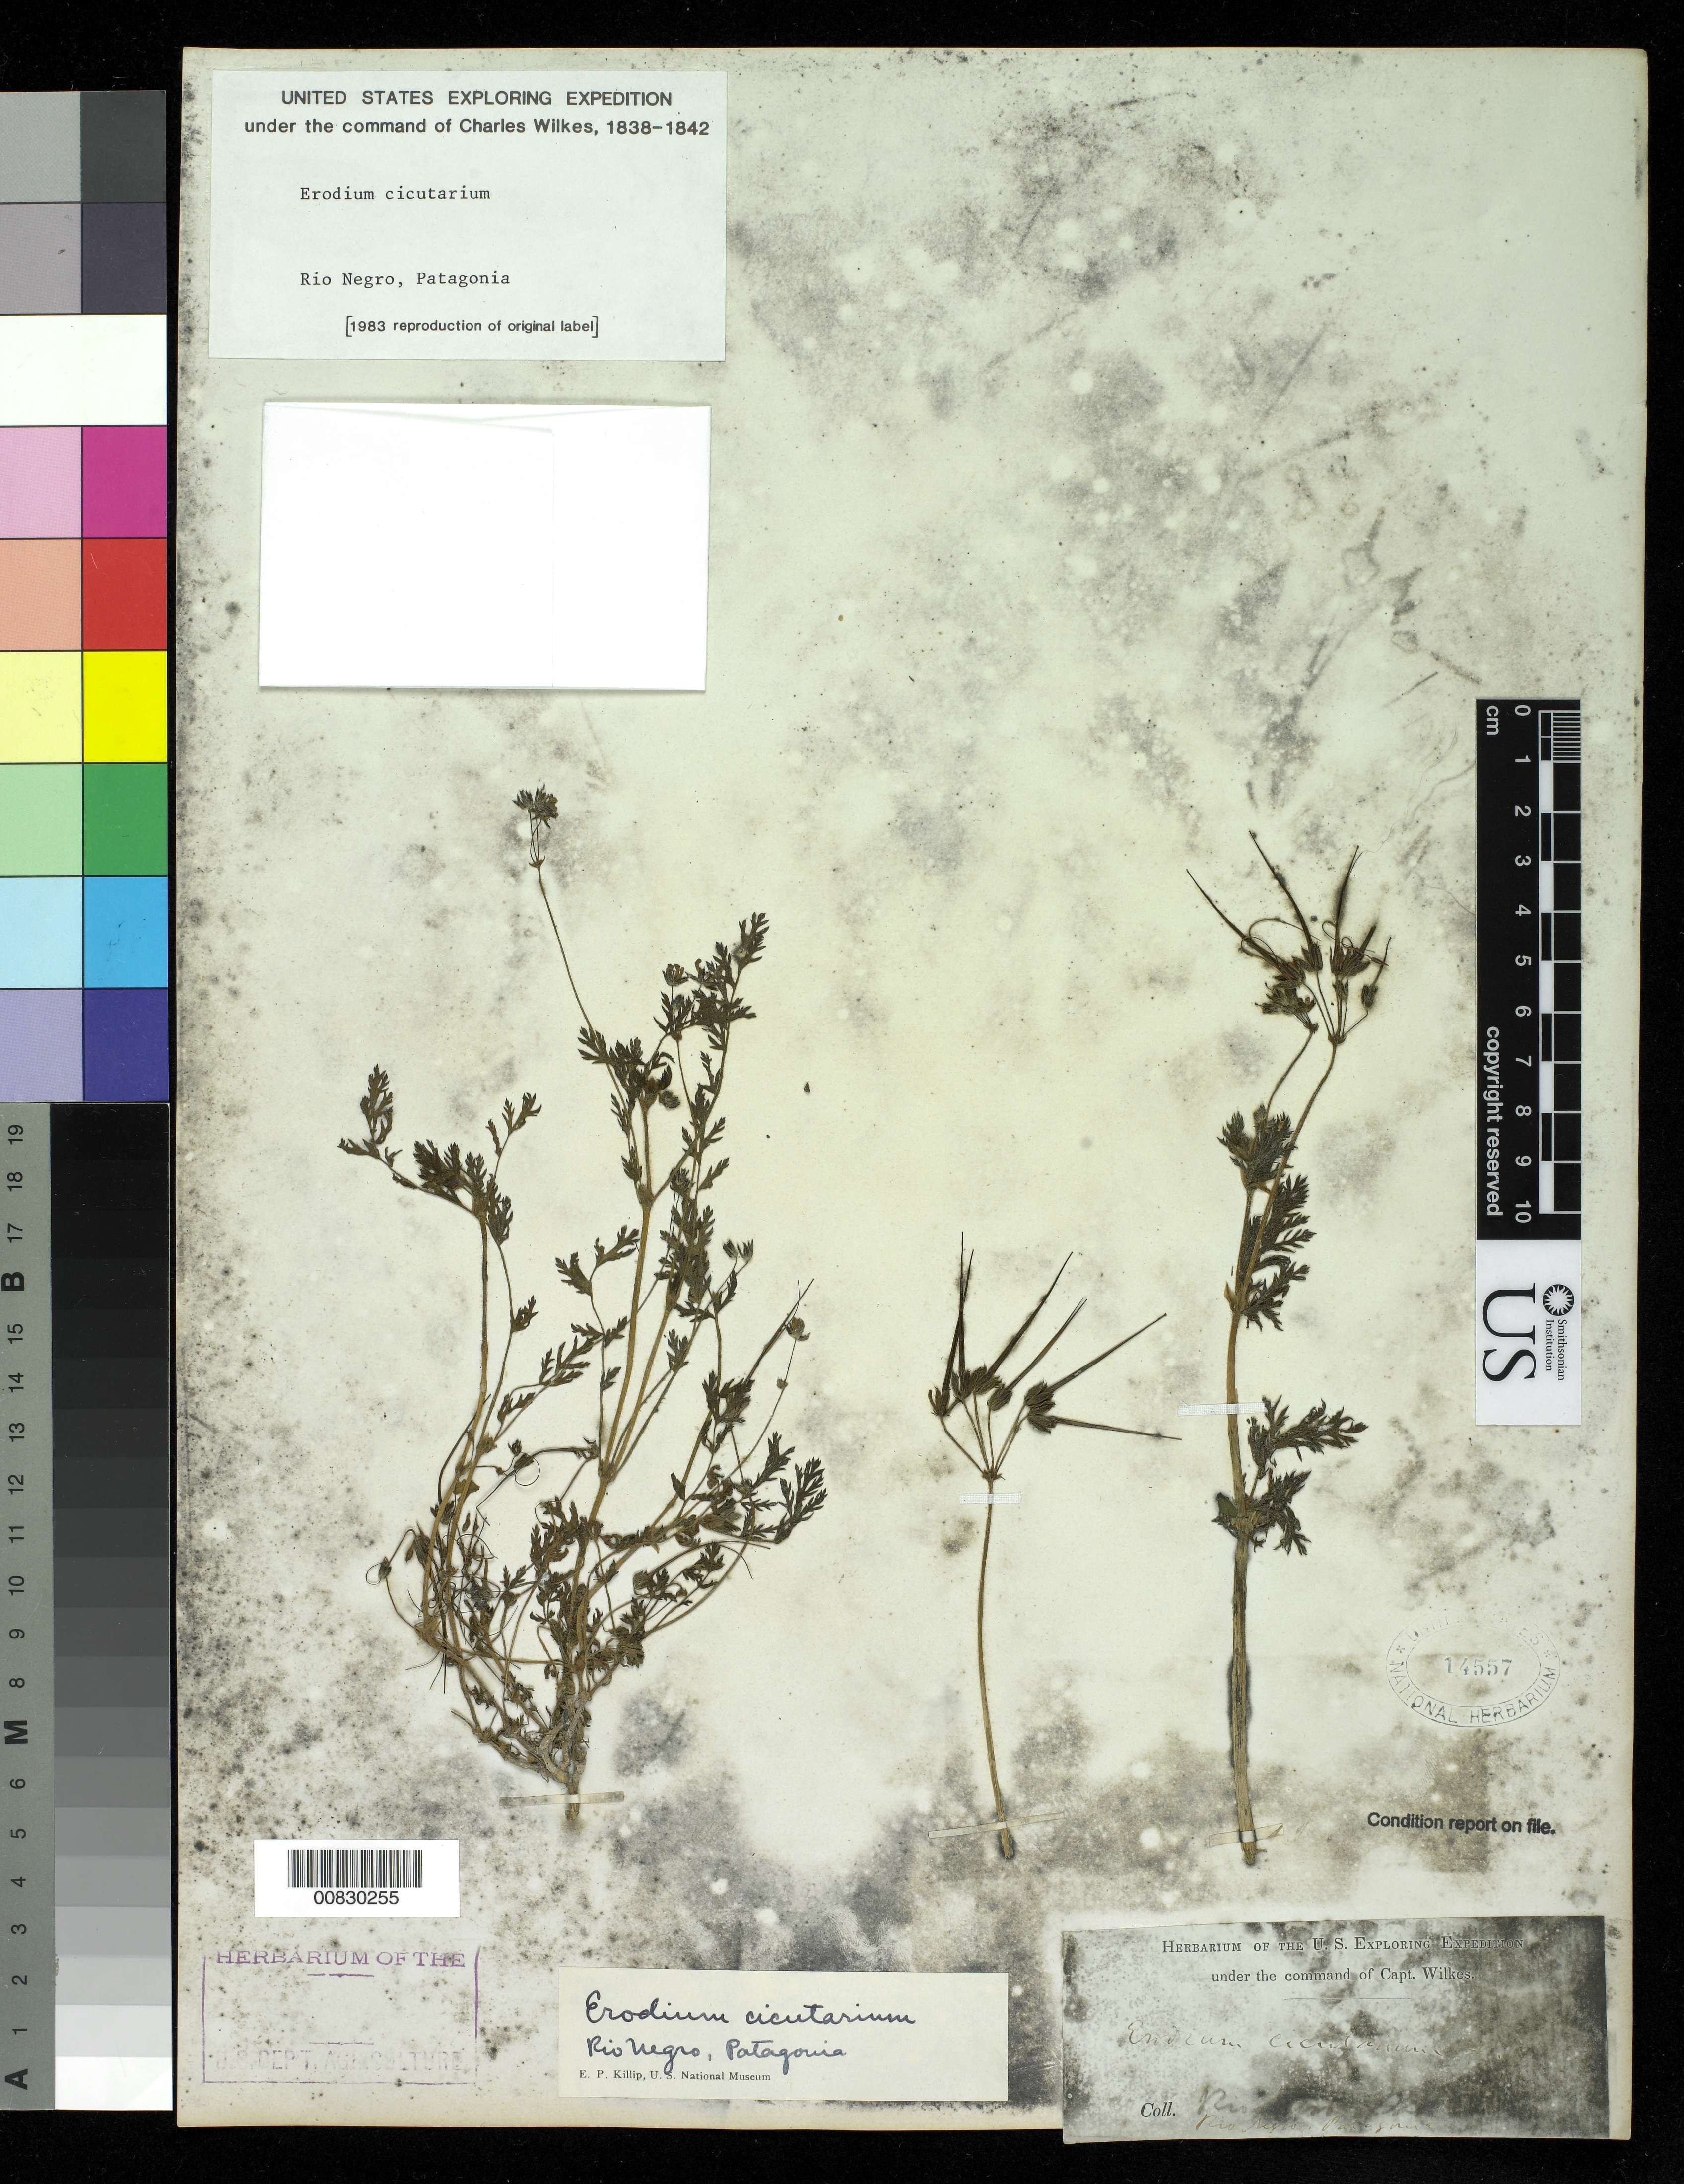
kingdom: Plantae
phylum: Tracheophyta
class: Magnoliopsida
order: Geraniales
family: Geraniaceae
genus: Erodium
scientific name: Erodium cicutarium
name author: (L.) L'Hér.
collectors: Wilkes Explor. Exped.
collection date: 1838/1842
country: Argentina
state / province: Rio Negro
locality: Rio Negro. Patagonia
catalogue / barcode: US 14557